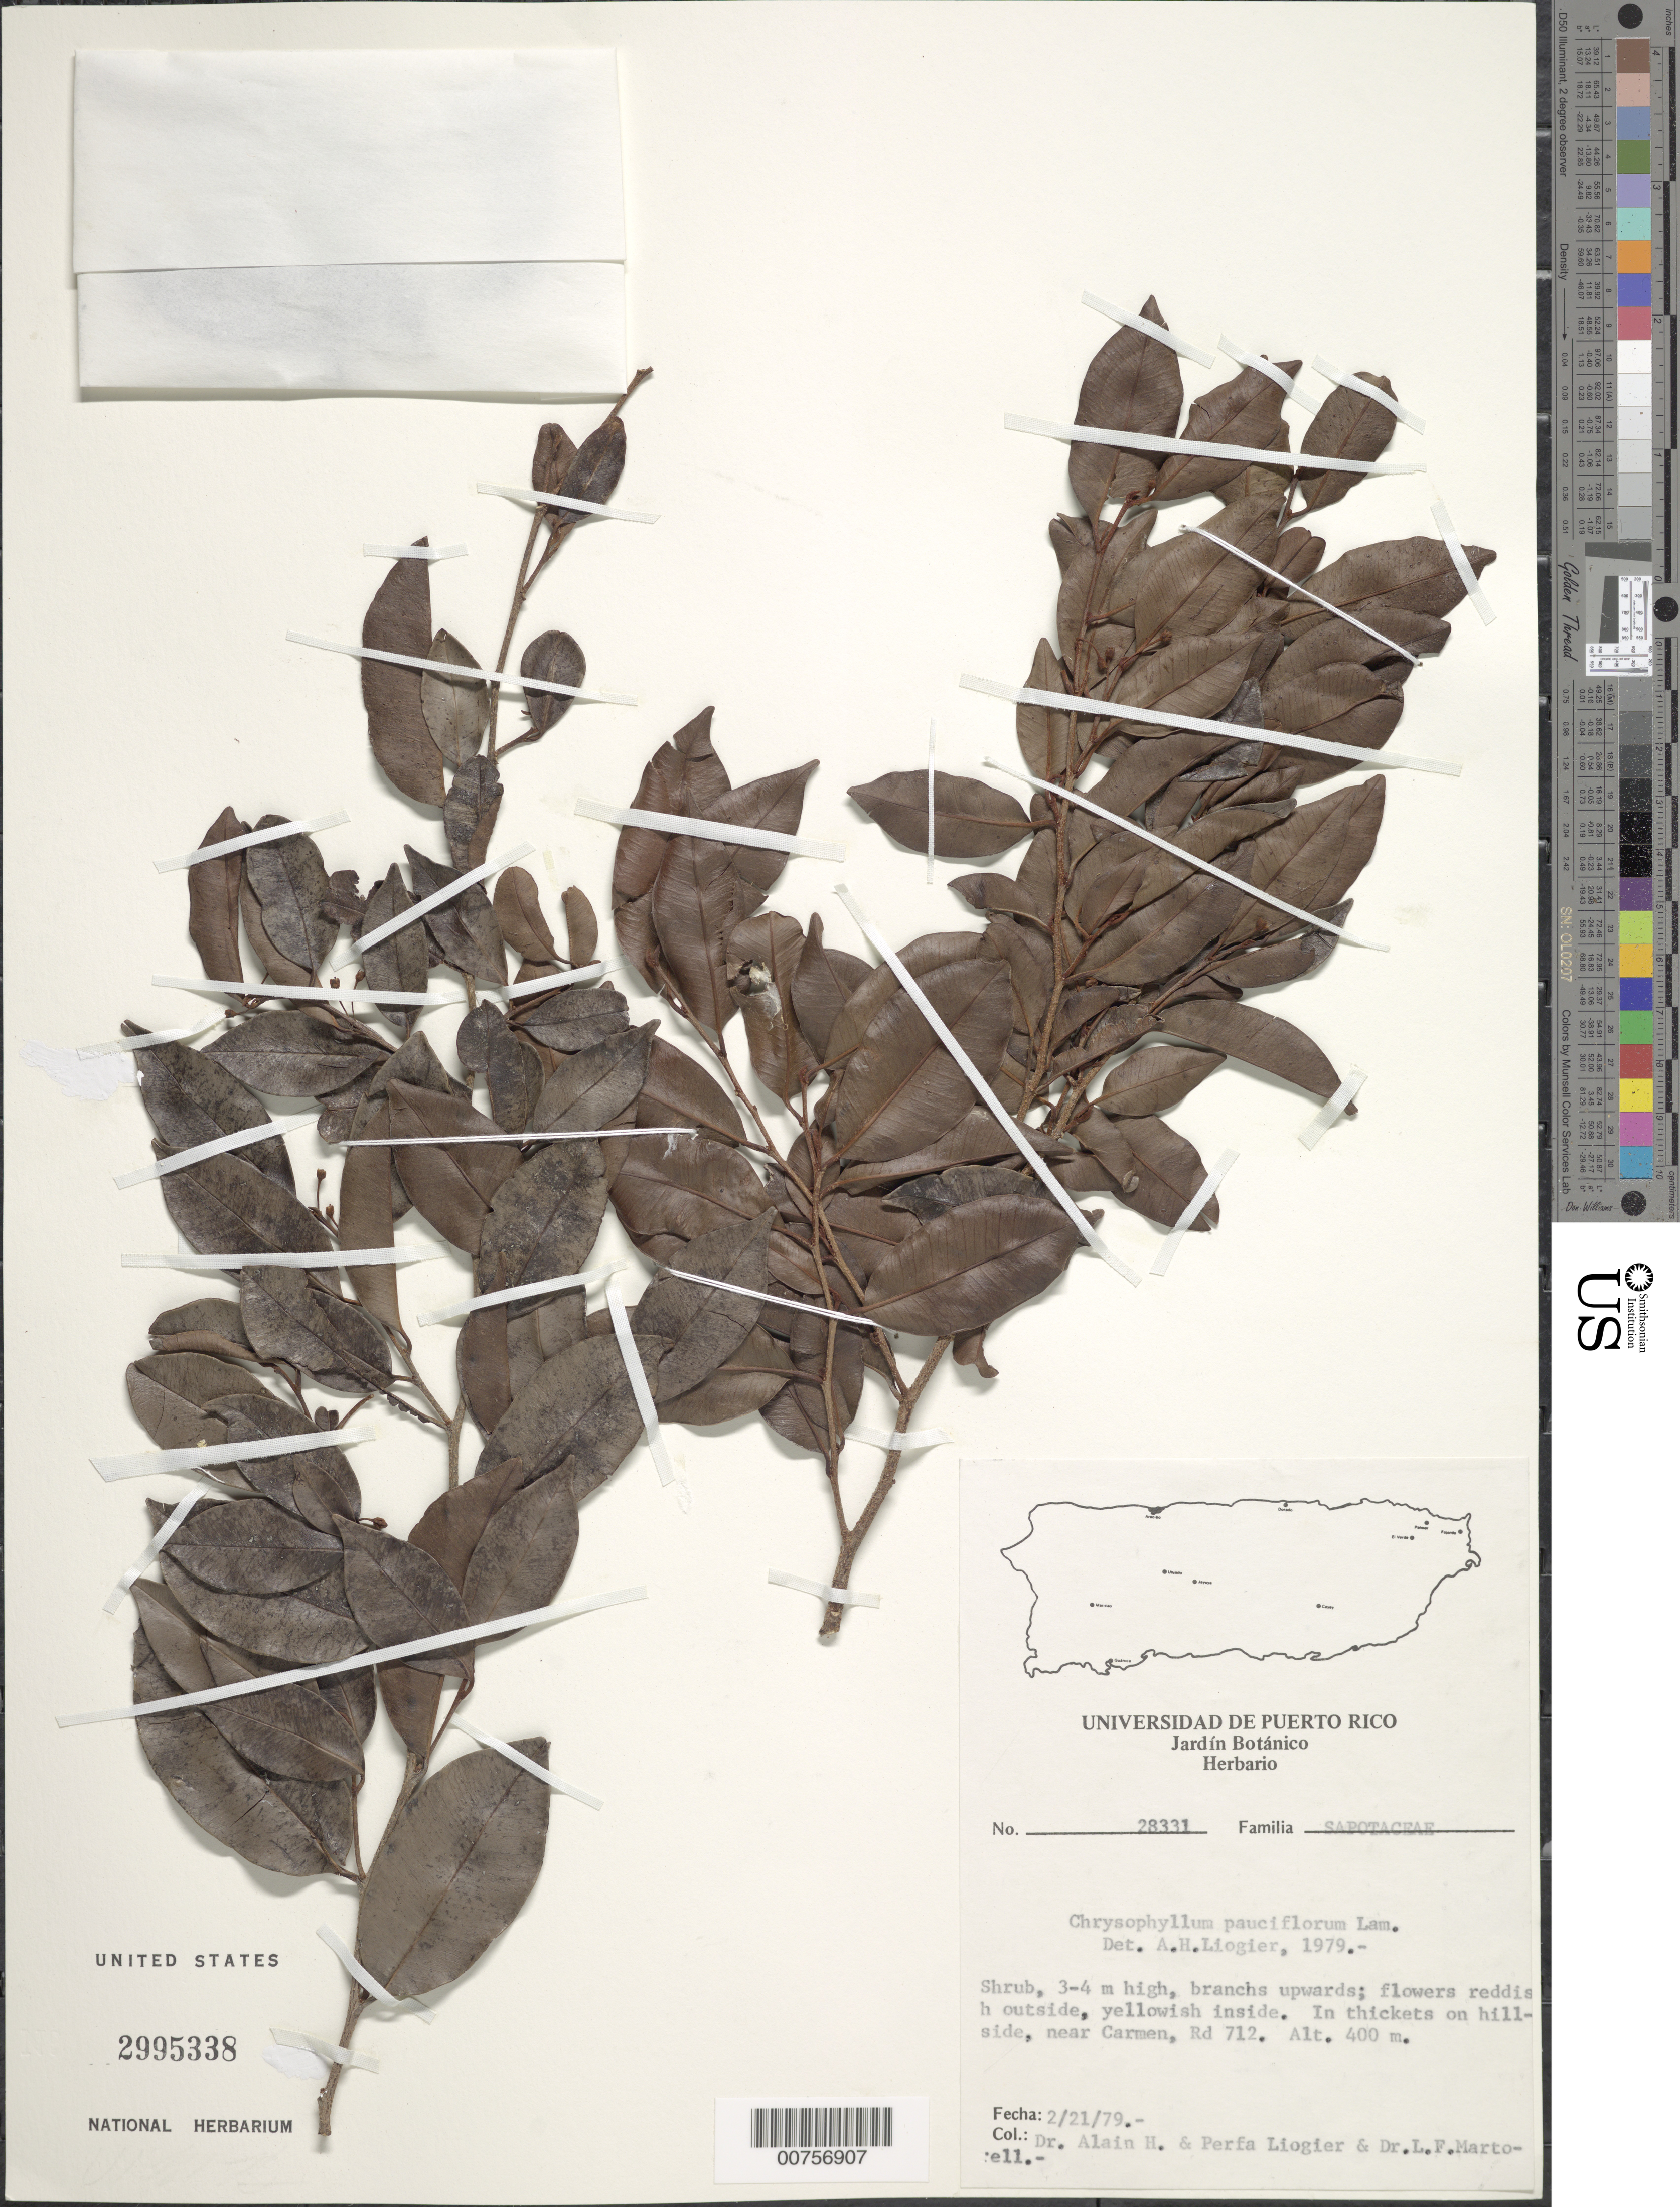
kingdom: Plantae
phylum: Tracheophyta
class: Magnoliopsida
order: Ericales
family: Sapotaceae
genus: Chrysophyllum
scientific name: Chrysophyllum pauciflorum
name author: Lam.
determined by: Liogier, Alain H.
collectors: A. H. Liogier, M. P. Liogier & L. Martorell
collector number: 28331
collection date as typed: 21 Feb 1979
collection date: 1979-02-21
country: Puerto Rico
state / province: Coamo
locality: Near Carmen, Rd 712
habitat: In thickets on hillside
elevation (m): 400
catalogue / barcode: US 2995338